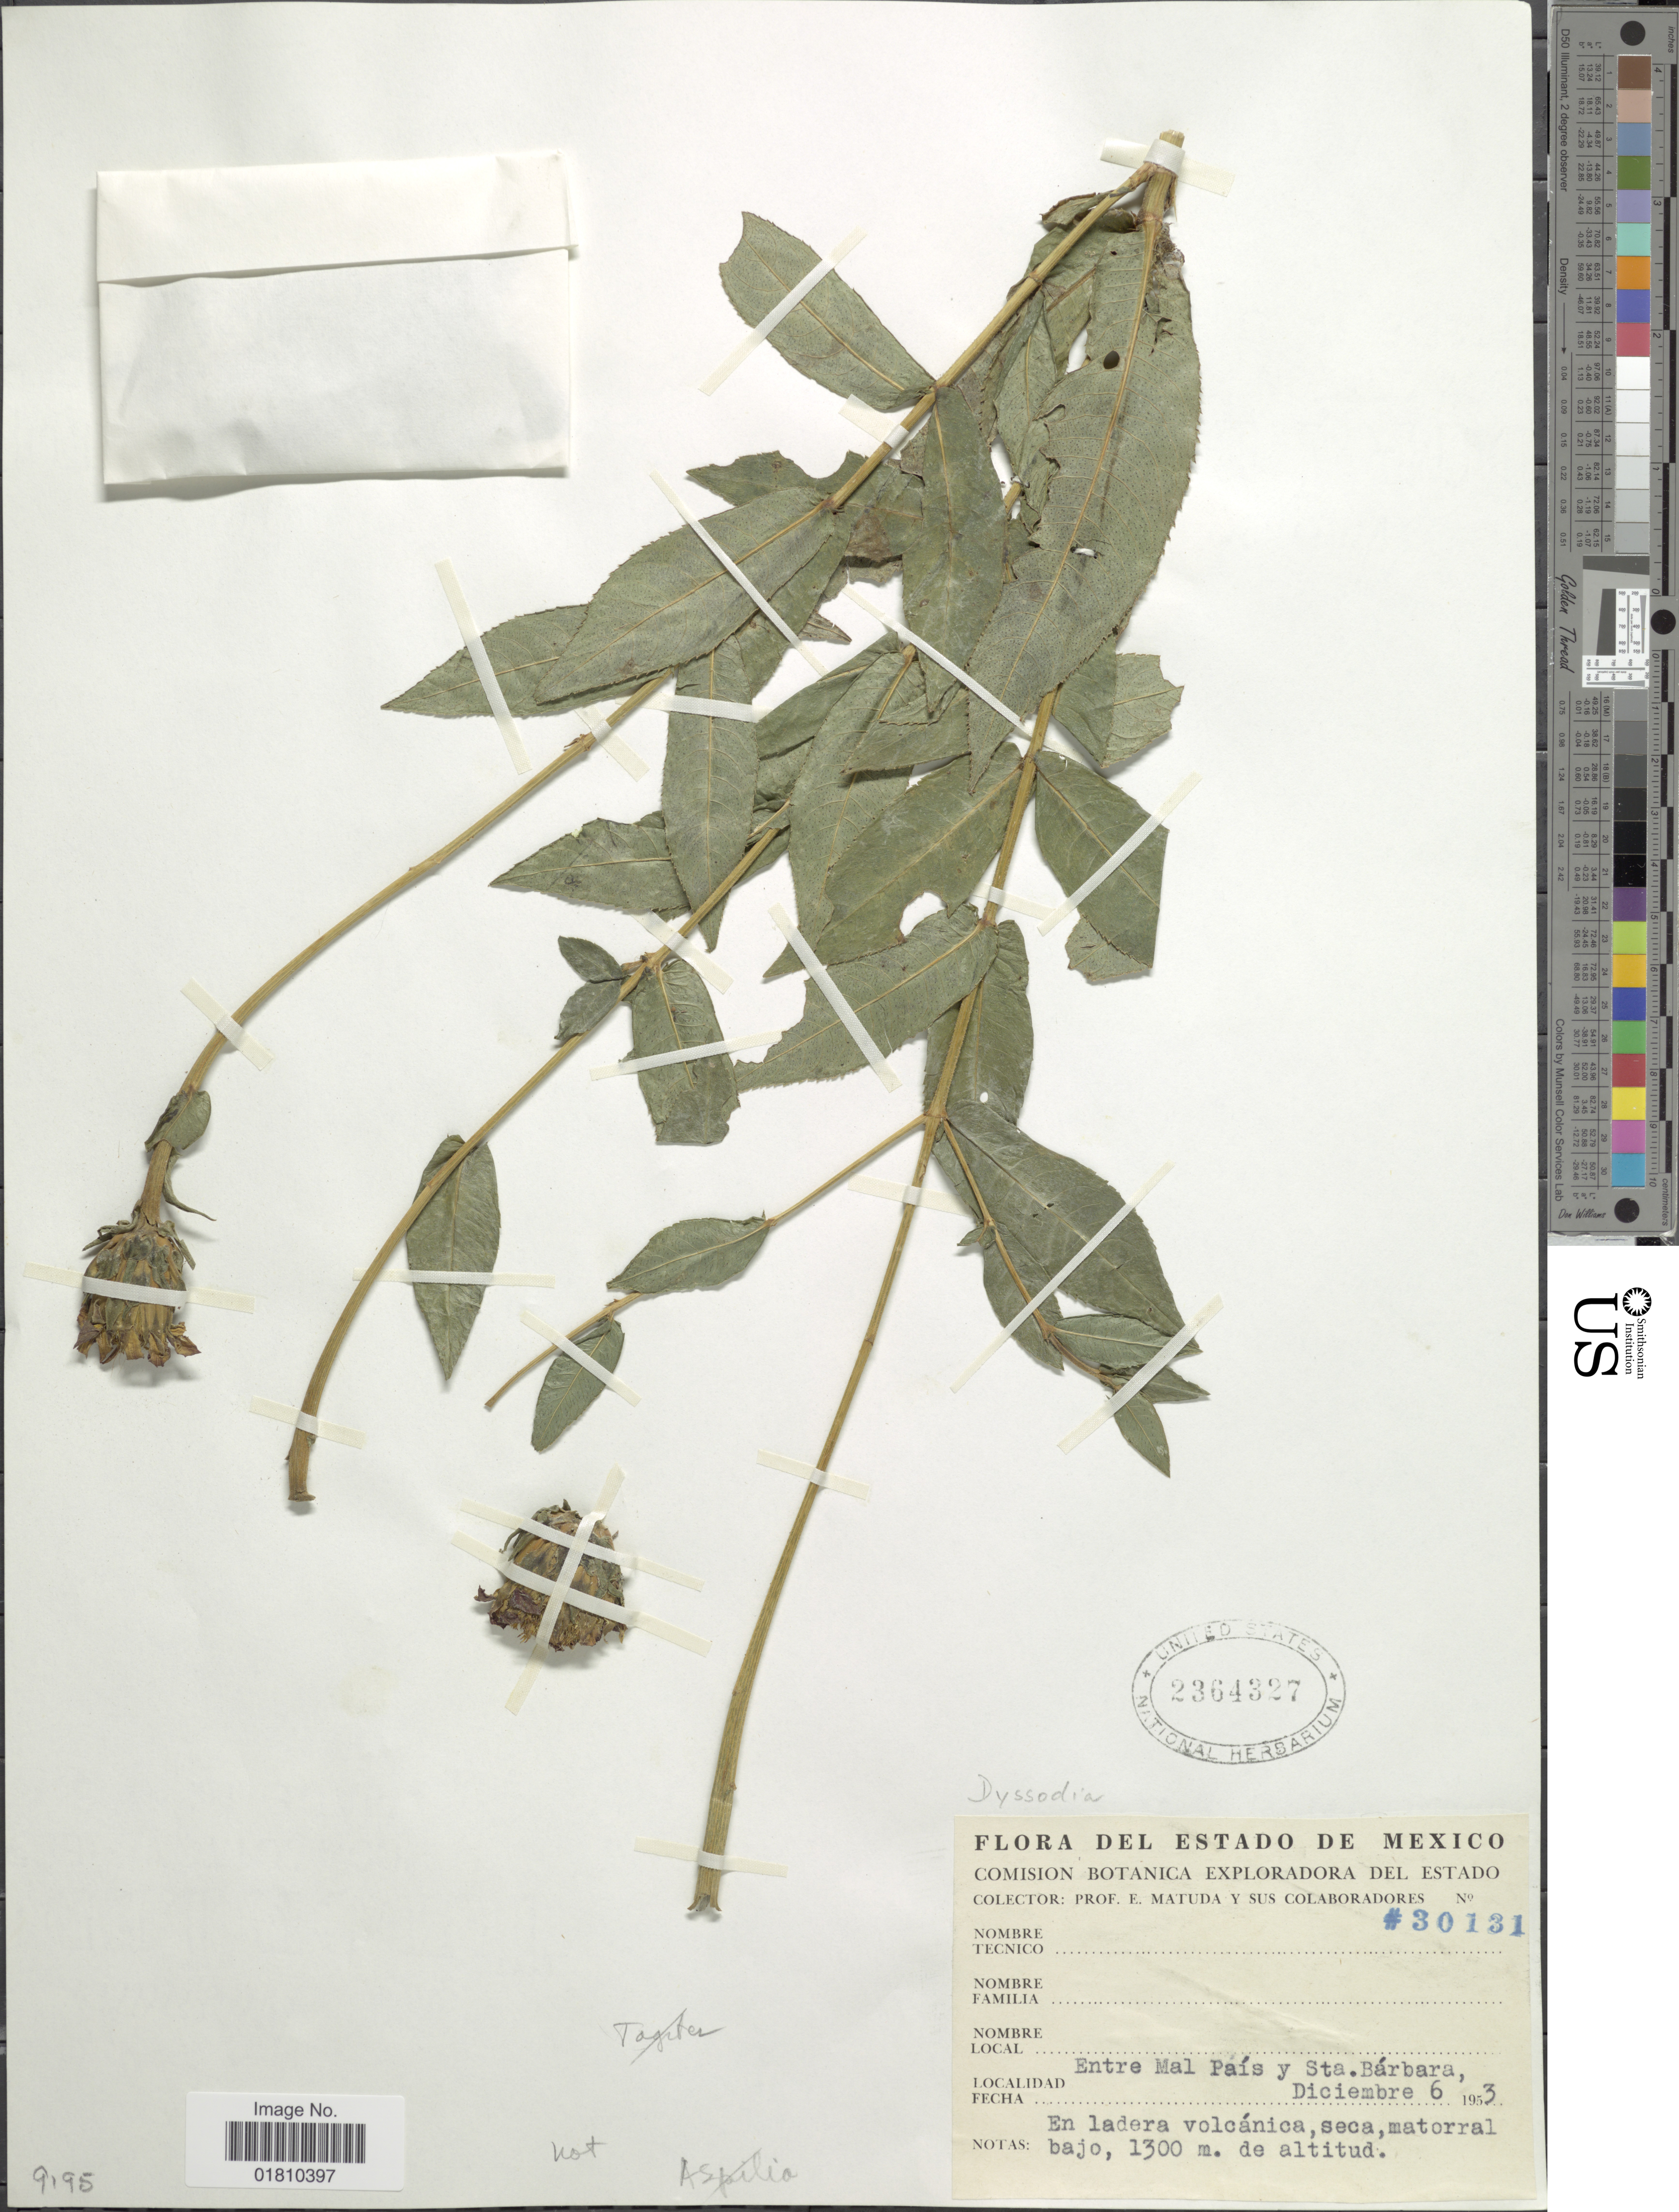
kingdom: Plantae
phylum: Tracheophyta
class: Magnoliopsida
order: Asterales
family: Asteraceae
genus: Boeberoides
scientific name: Boeberoides grandiflora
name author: (DC.) Strother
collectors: E. Matuda & et al.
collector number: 30131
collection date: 1953-12-06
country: Mexico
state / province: México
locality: Entre Mal País y Sta. Bárbara, en ladera volcánica, seca, matorral bajo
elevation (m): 1300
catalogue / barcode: US 2364327